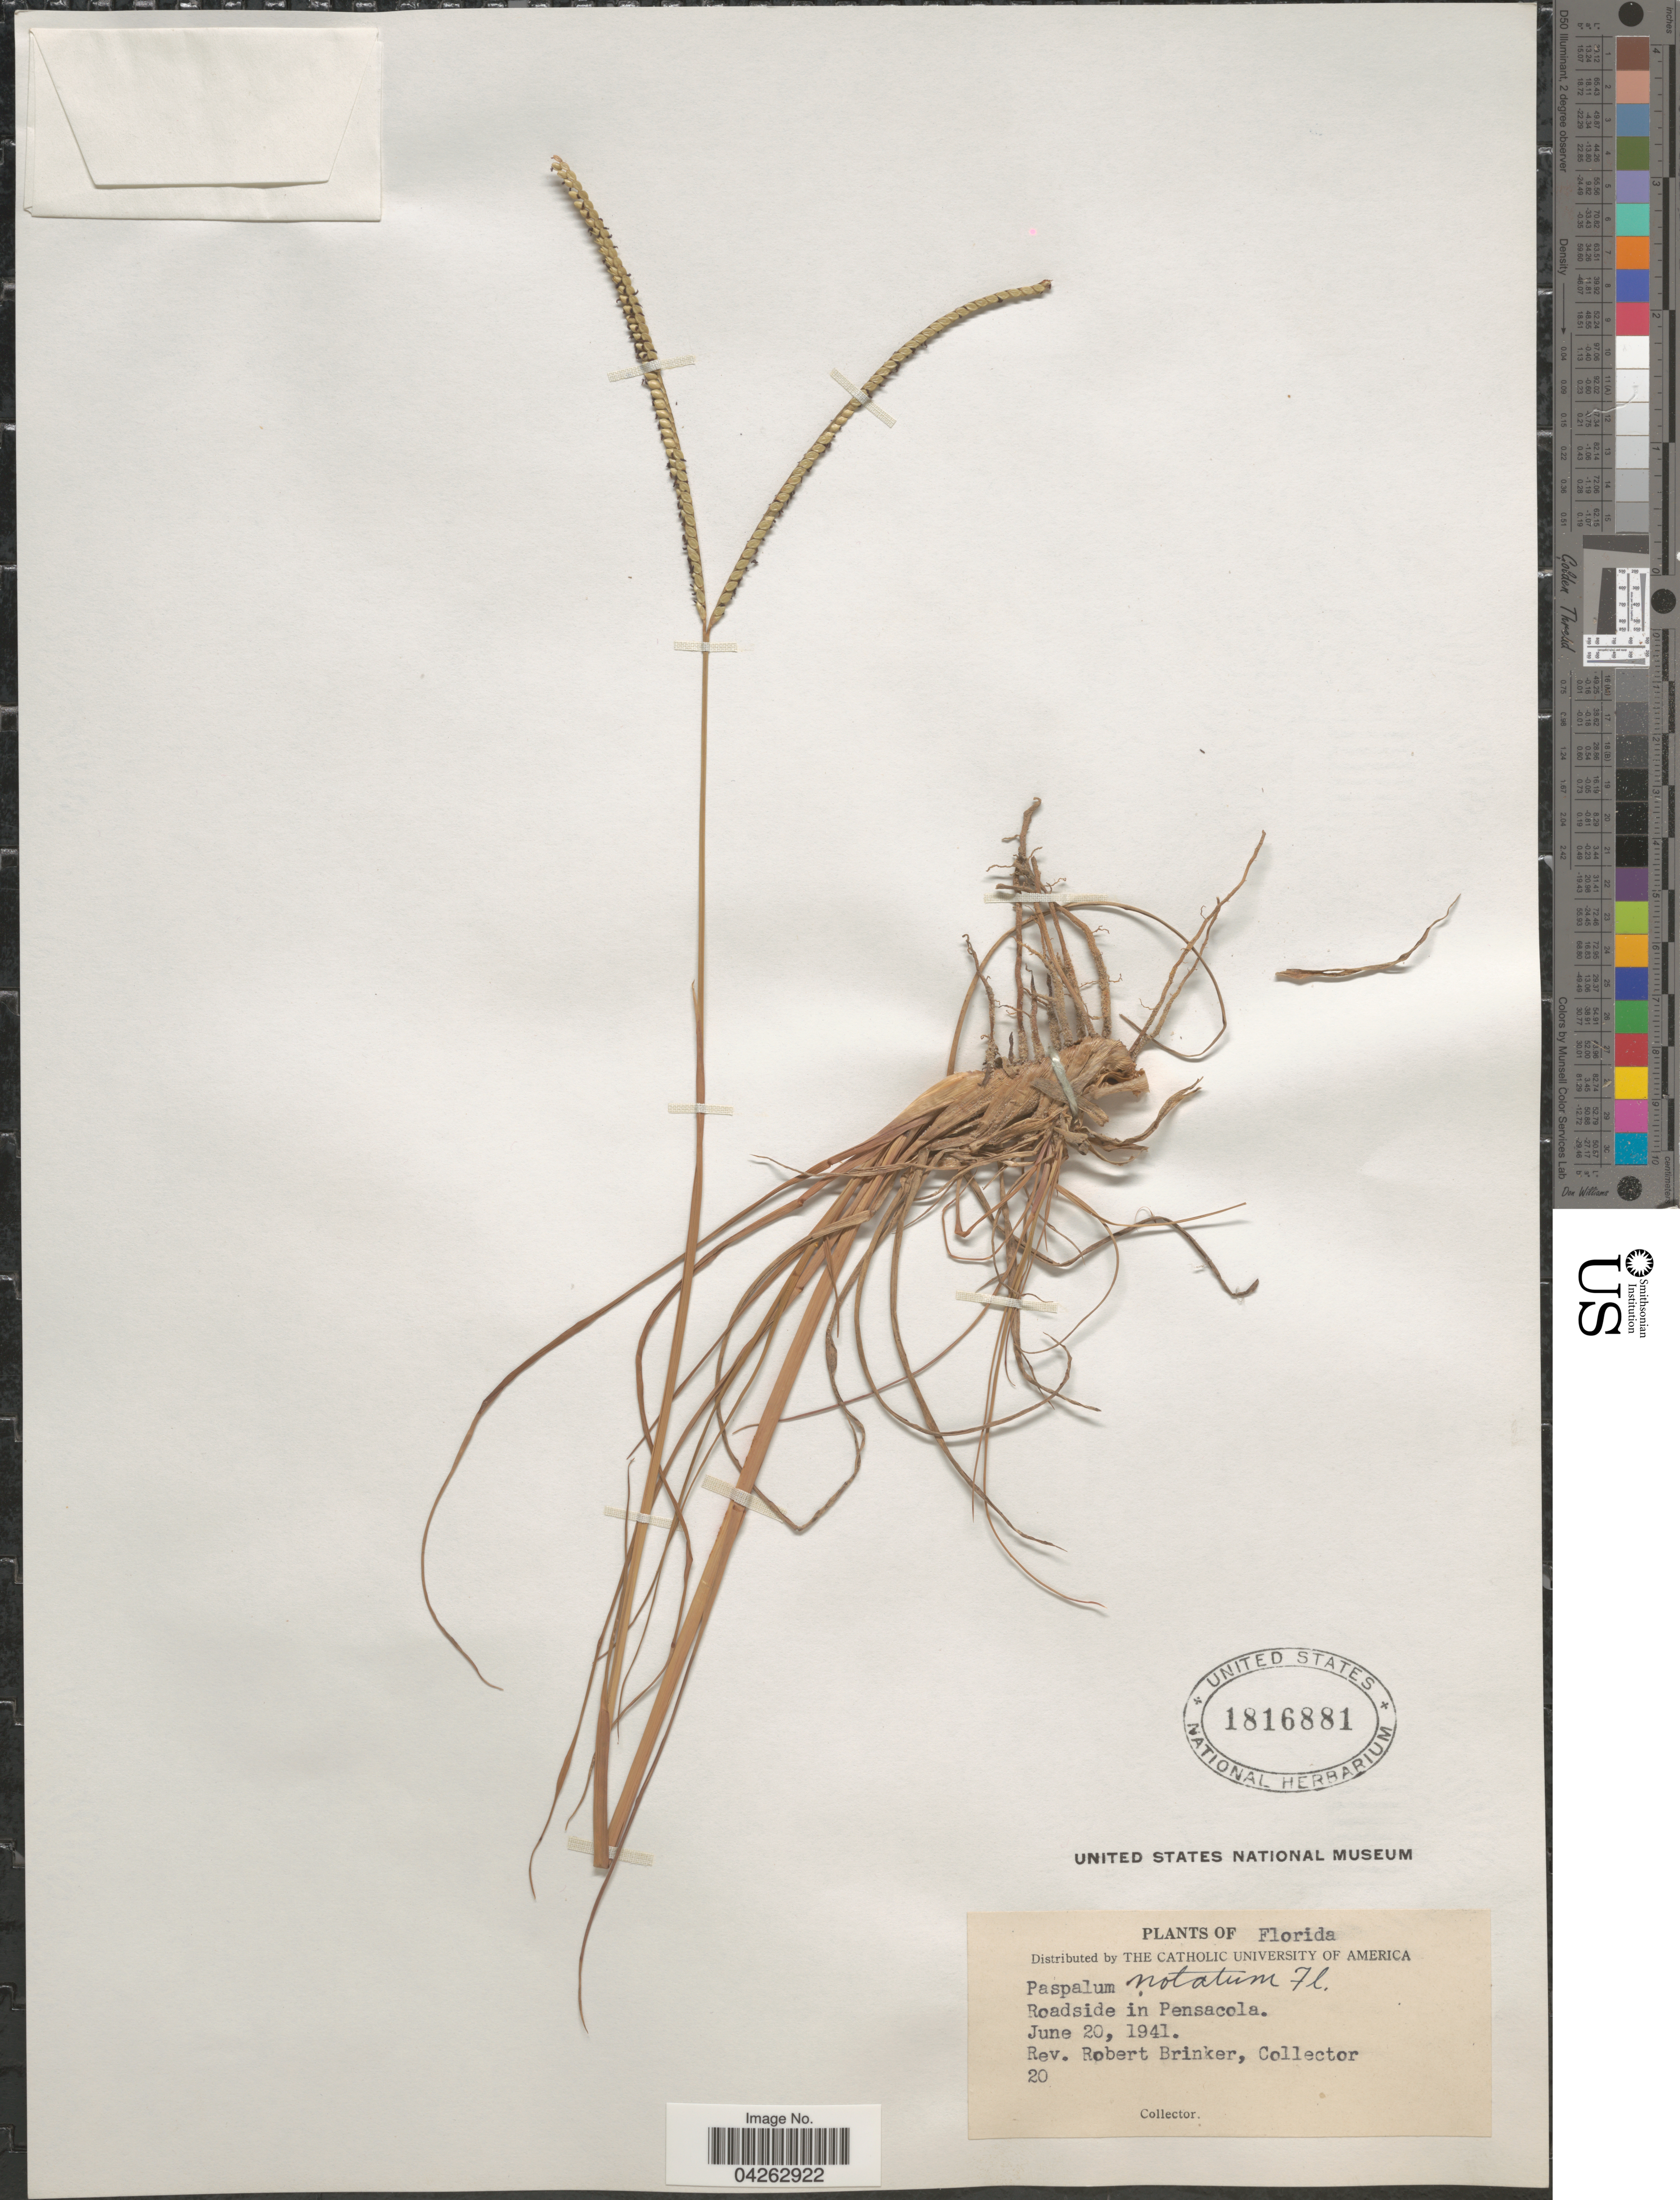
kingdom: Plantae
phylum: Tracheophyta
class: Liliopsida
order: Poales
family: Poaceae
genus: Paspalum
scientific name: Paspalum notatum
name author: Flüggé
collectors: R. Brinker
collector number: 20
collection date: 1941-06-20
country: United States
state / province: Florida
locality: Roadside in Pensacola.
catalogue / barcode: US 1816881